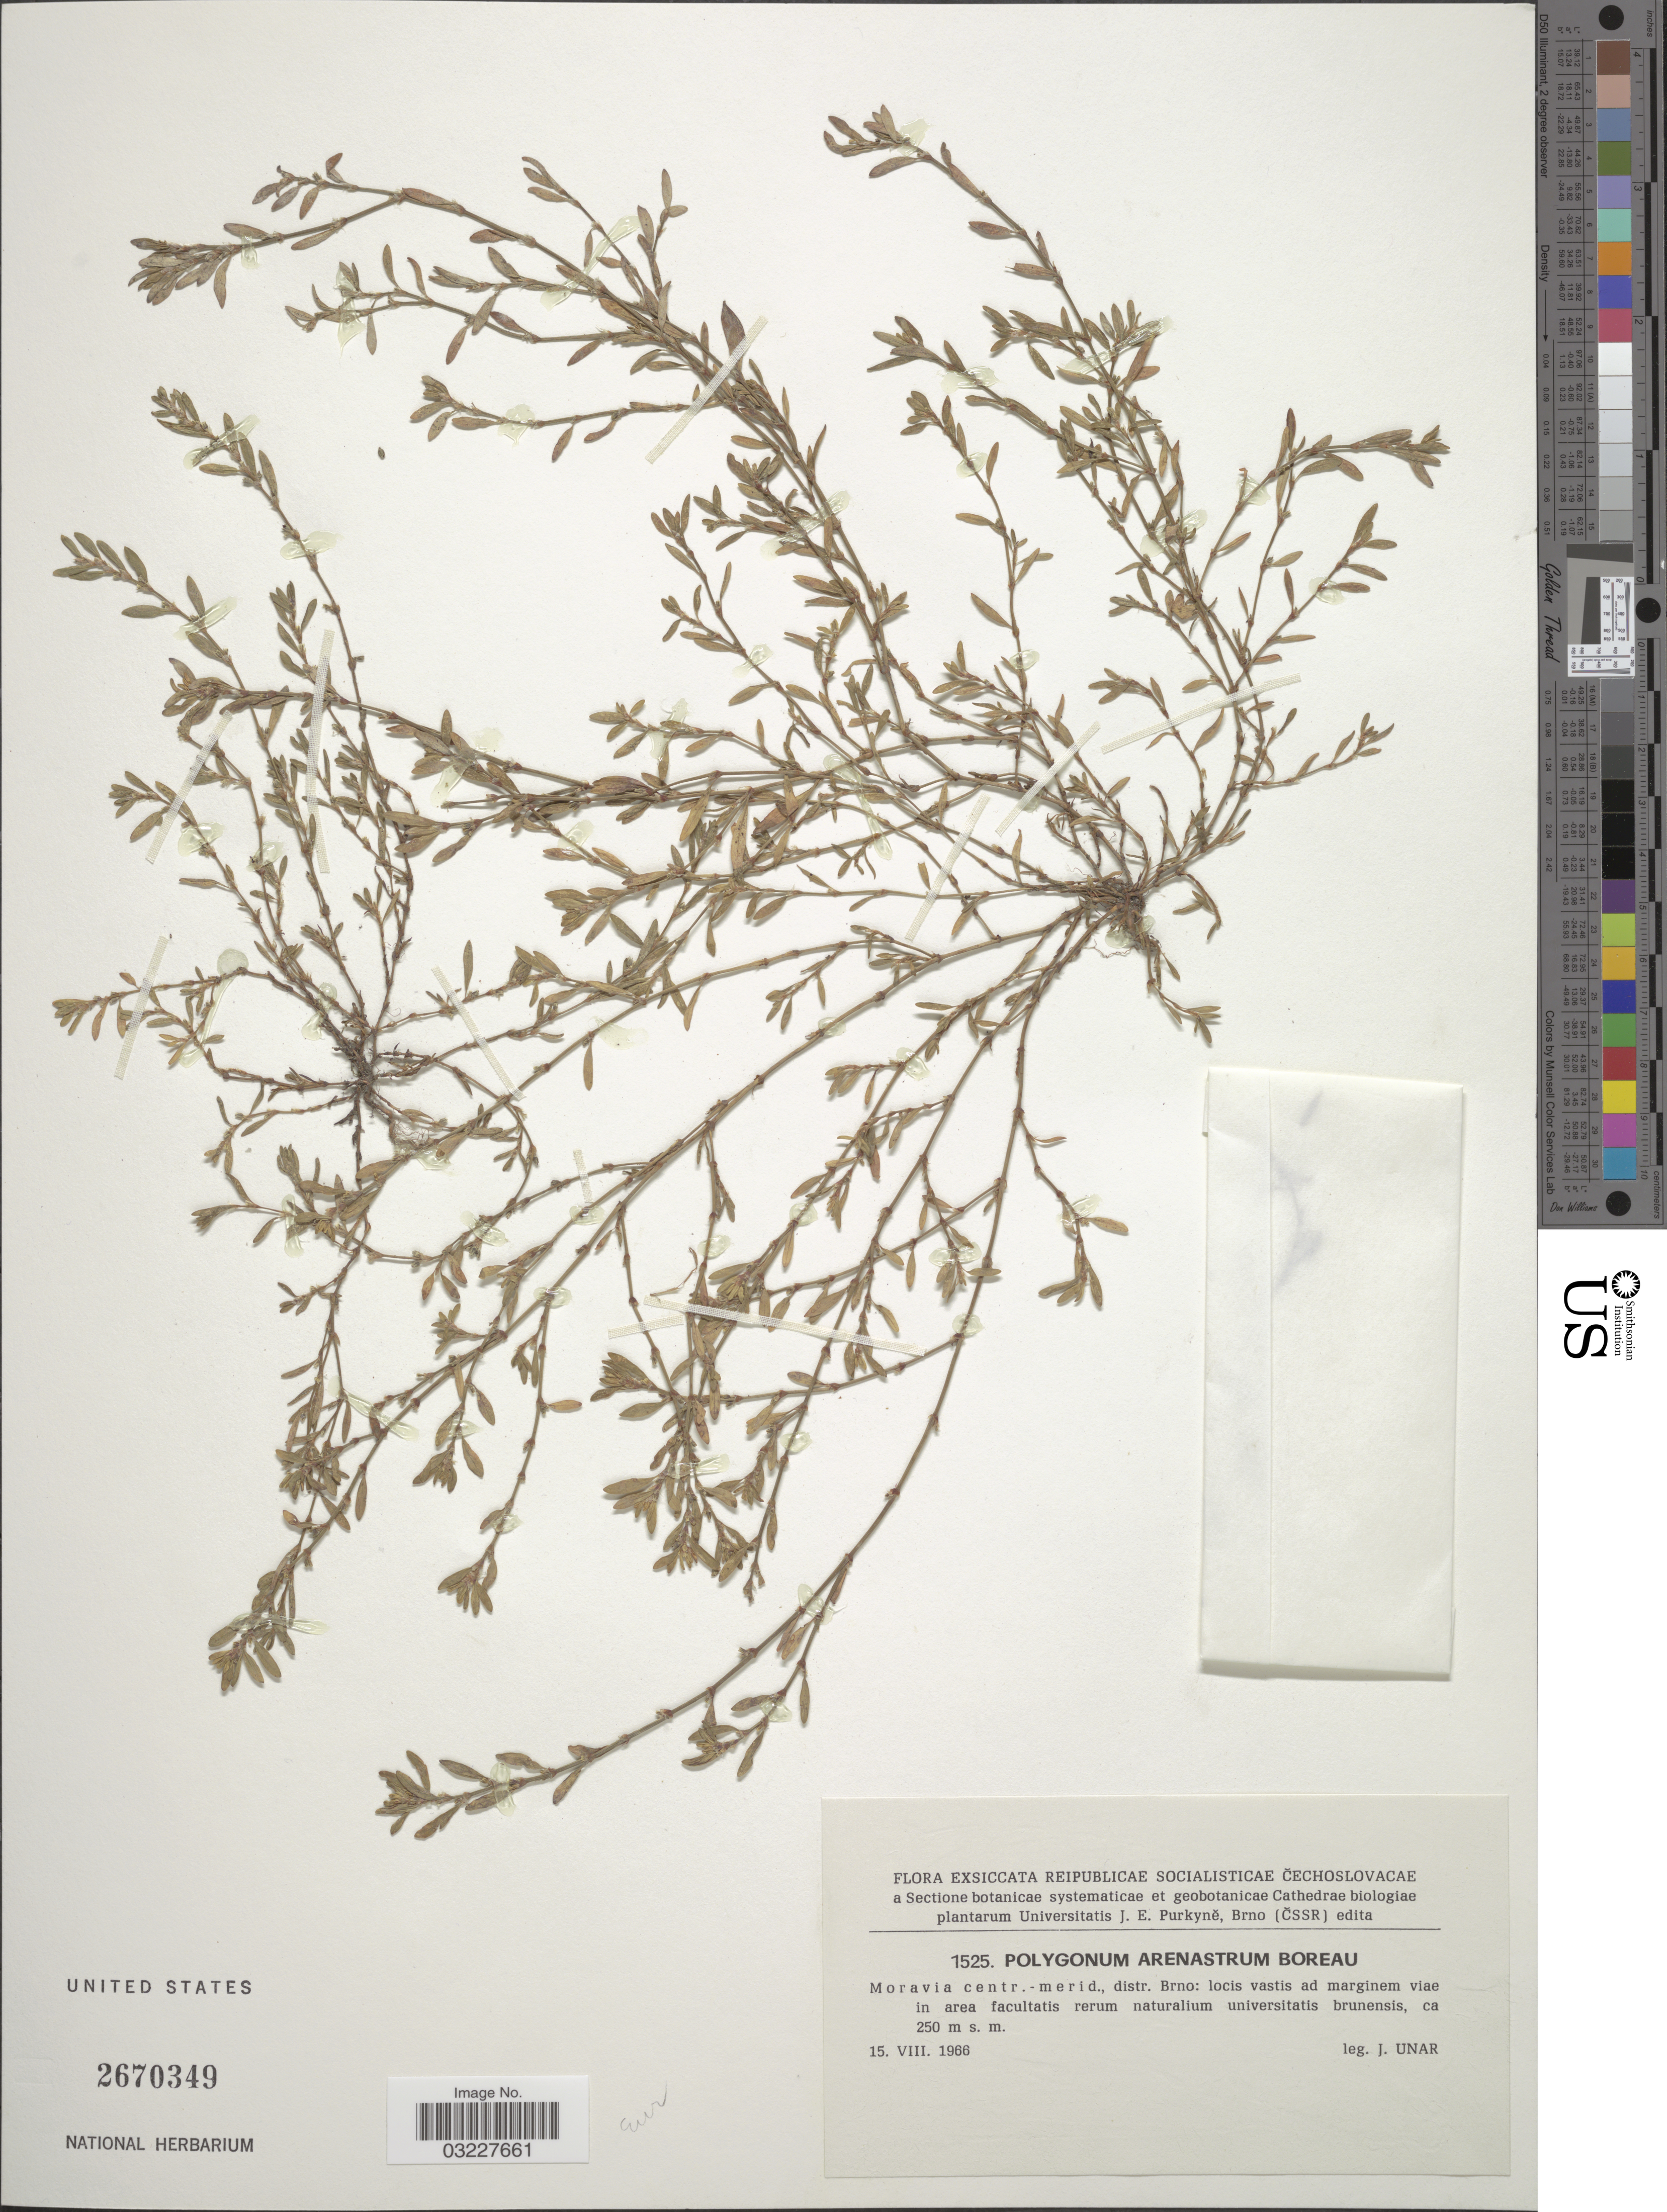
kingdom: Plantae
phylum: Tracheophyta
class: Magnoliopsida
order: Caryophyllales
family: Polygonaceae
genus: Polygonum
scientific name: Polygonum arenastrum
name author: Boreau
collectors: J. Unar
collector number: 1525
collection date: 1966-08-15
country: Czechia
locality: Reipublicae Socialisticae Cechoslovacae. Moravia centr. - merid., distr. Brno.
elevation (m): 250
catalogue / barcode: US 2670349